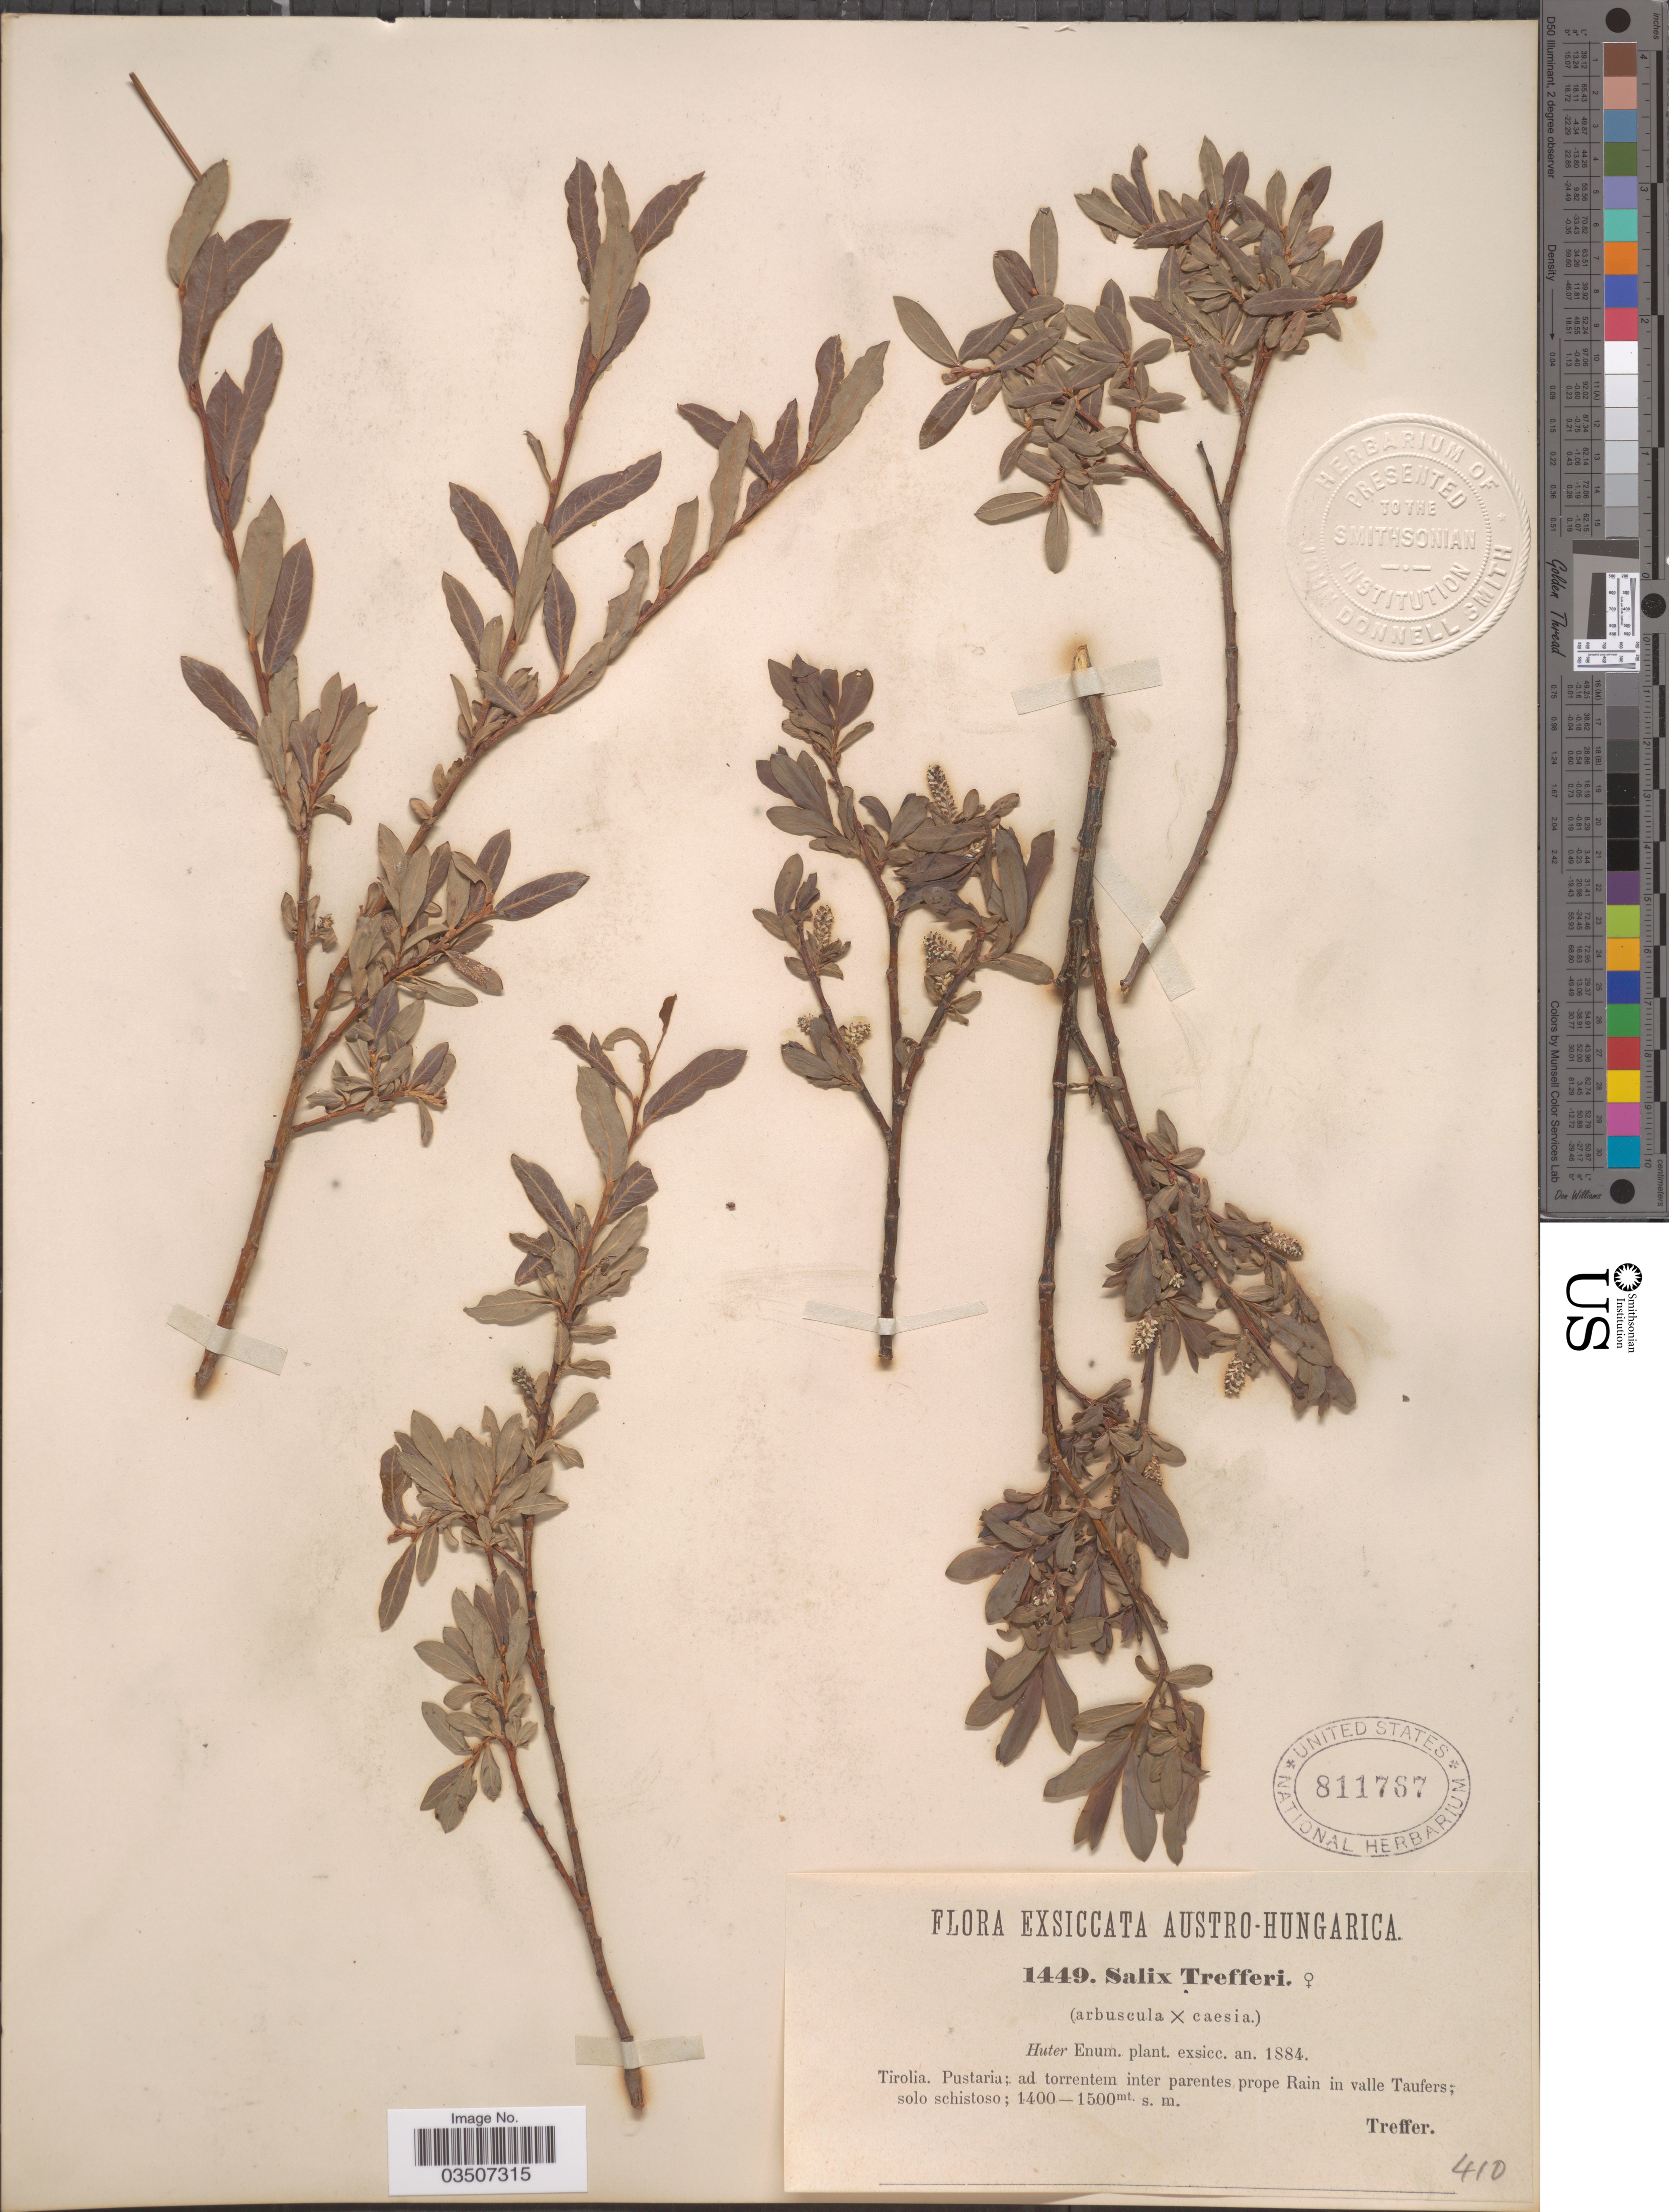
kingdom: Plantae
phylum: Tracheophyta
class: Magnoliopsida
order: Malpighiales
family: Salicaceae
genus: Salix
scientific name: Salix trefferi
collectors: Treffer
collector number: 1449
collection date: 1884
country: Italy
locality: Austro-Hungarica. Tirolia. Pustaria; ad torrentem inter parentes prope Rain in valle Taufers; solo schistoso.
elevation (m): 1400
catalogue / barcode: US 811787